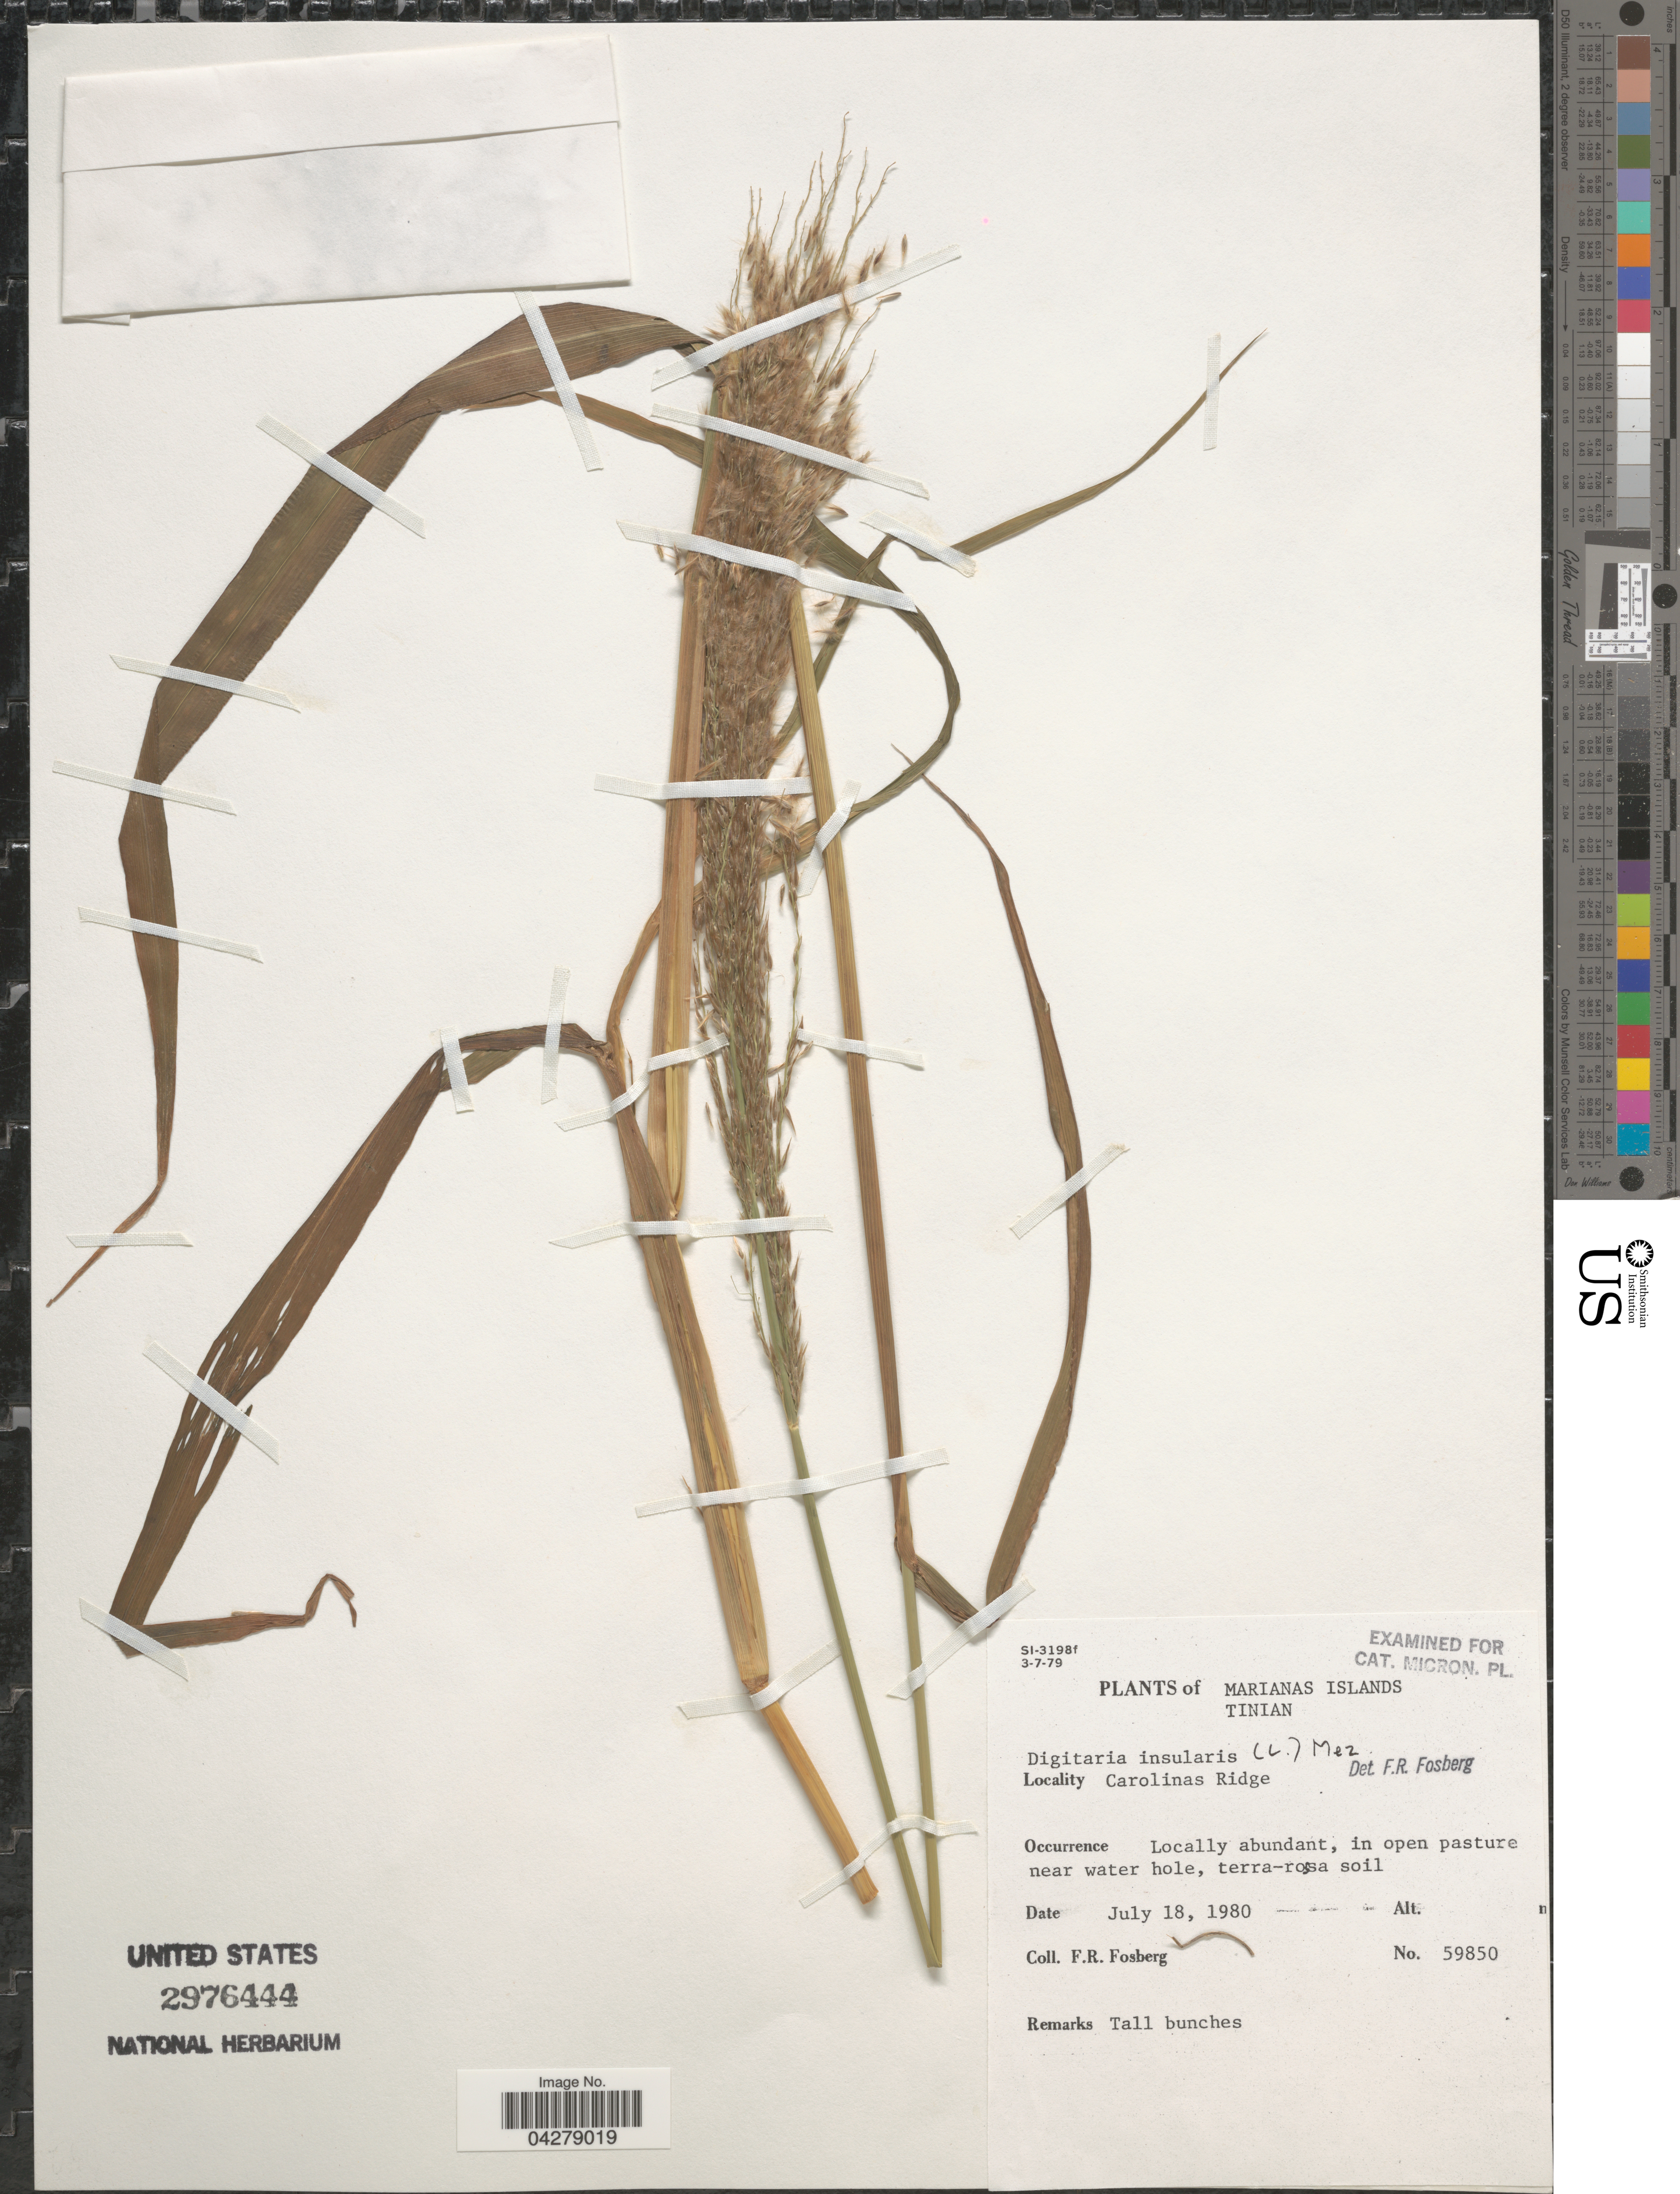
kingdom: Plantae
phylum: Tracheophyta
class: Liliopsida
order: Poales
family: Poaceae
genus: Digitaria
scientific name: Digitaria insularis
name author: (L.) Fedde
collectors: F. R. Fosberg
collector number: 59850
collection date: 1980-07-18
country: Northern Mariana Islands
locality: Marianas Islands. Tinian. Carolinas Ridge. Locally abundant, in open pasture near water hole, terra-rossa soil.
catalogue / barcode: US 2976444